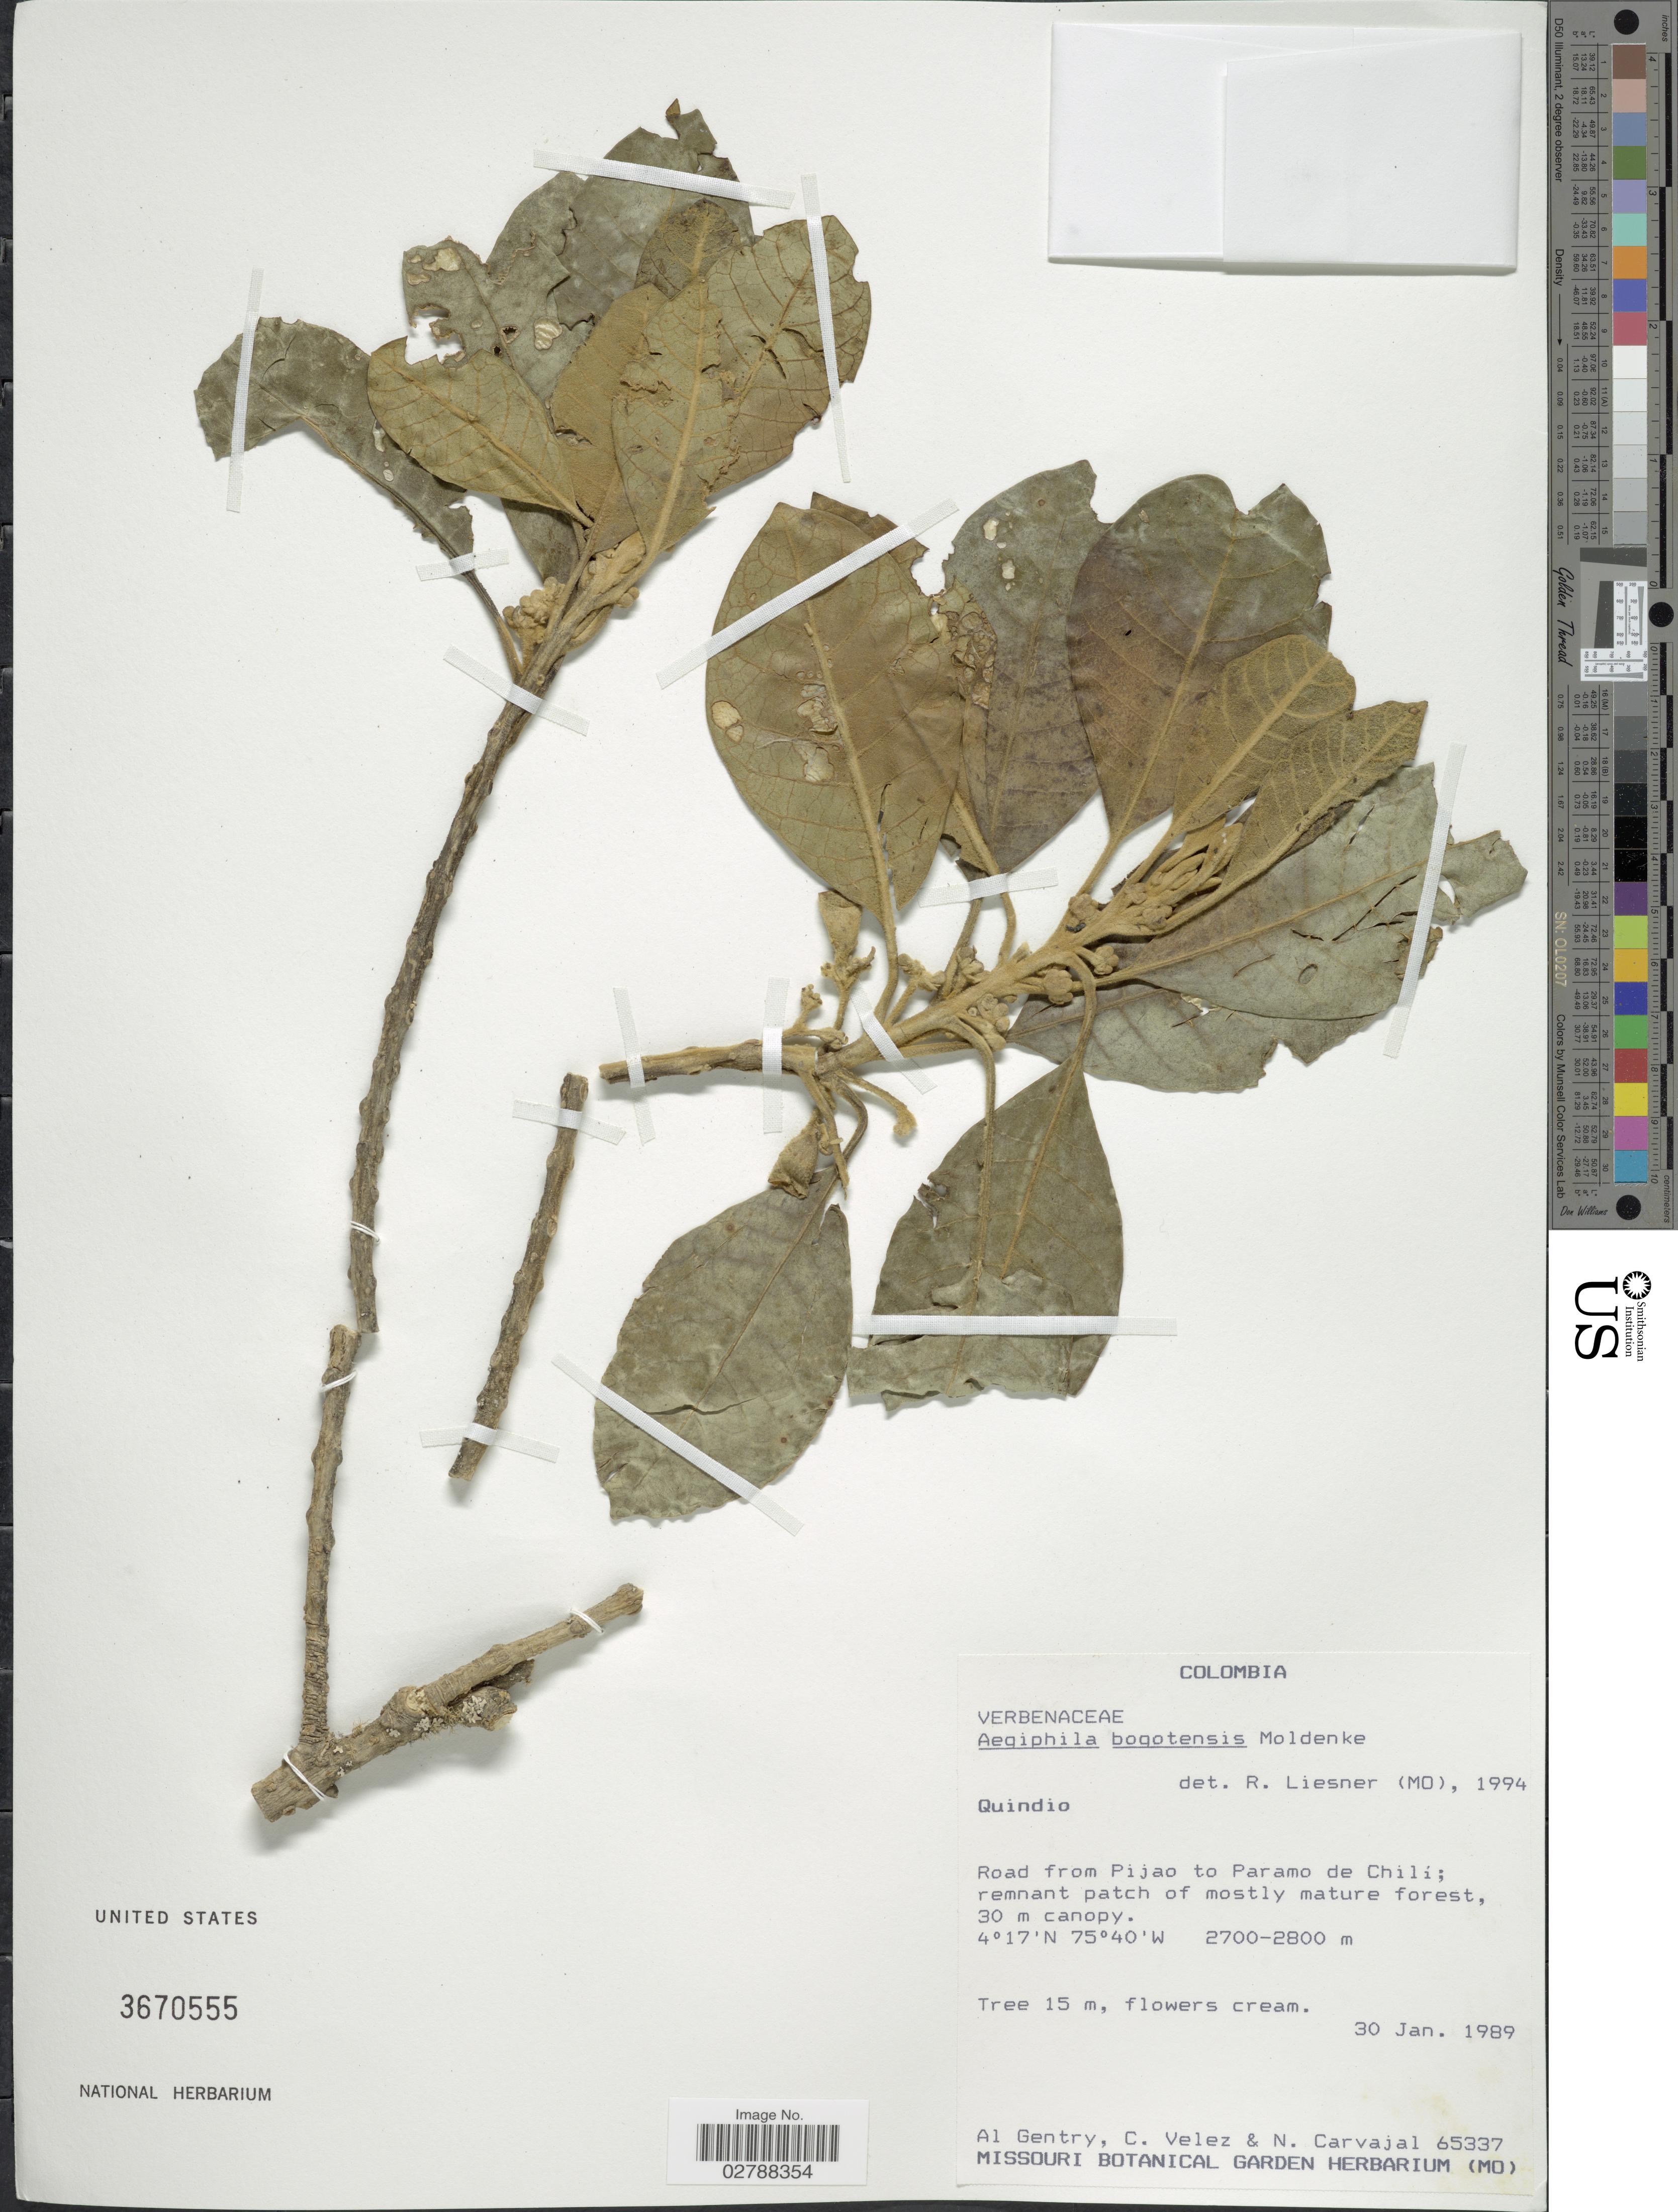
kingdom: Plantae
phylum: Tracheophyta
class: Magnoliopsida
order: Lamiales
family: Lamiaceae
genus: Aegiphila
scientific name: Aegiphila bogotensis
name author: (Spreng.) Moldenke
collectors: A. H. Gentry, C. Velez & N. Carvajal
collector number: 65337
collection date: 1989-01-30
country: Colombia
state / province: Quindío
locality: Road from Pijao to Paramo de Chili.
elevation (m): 2700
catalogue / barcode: US 3670555